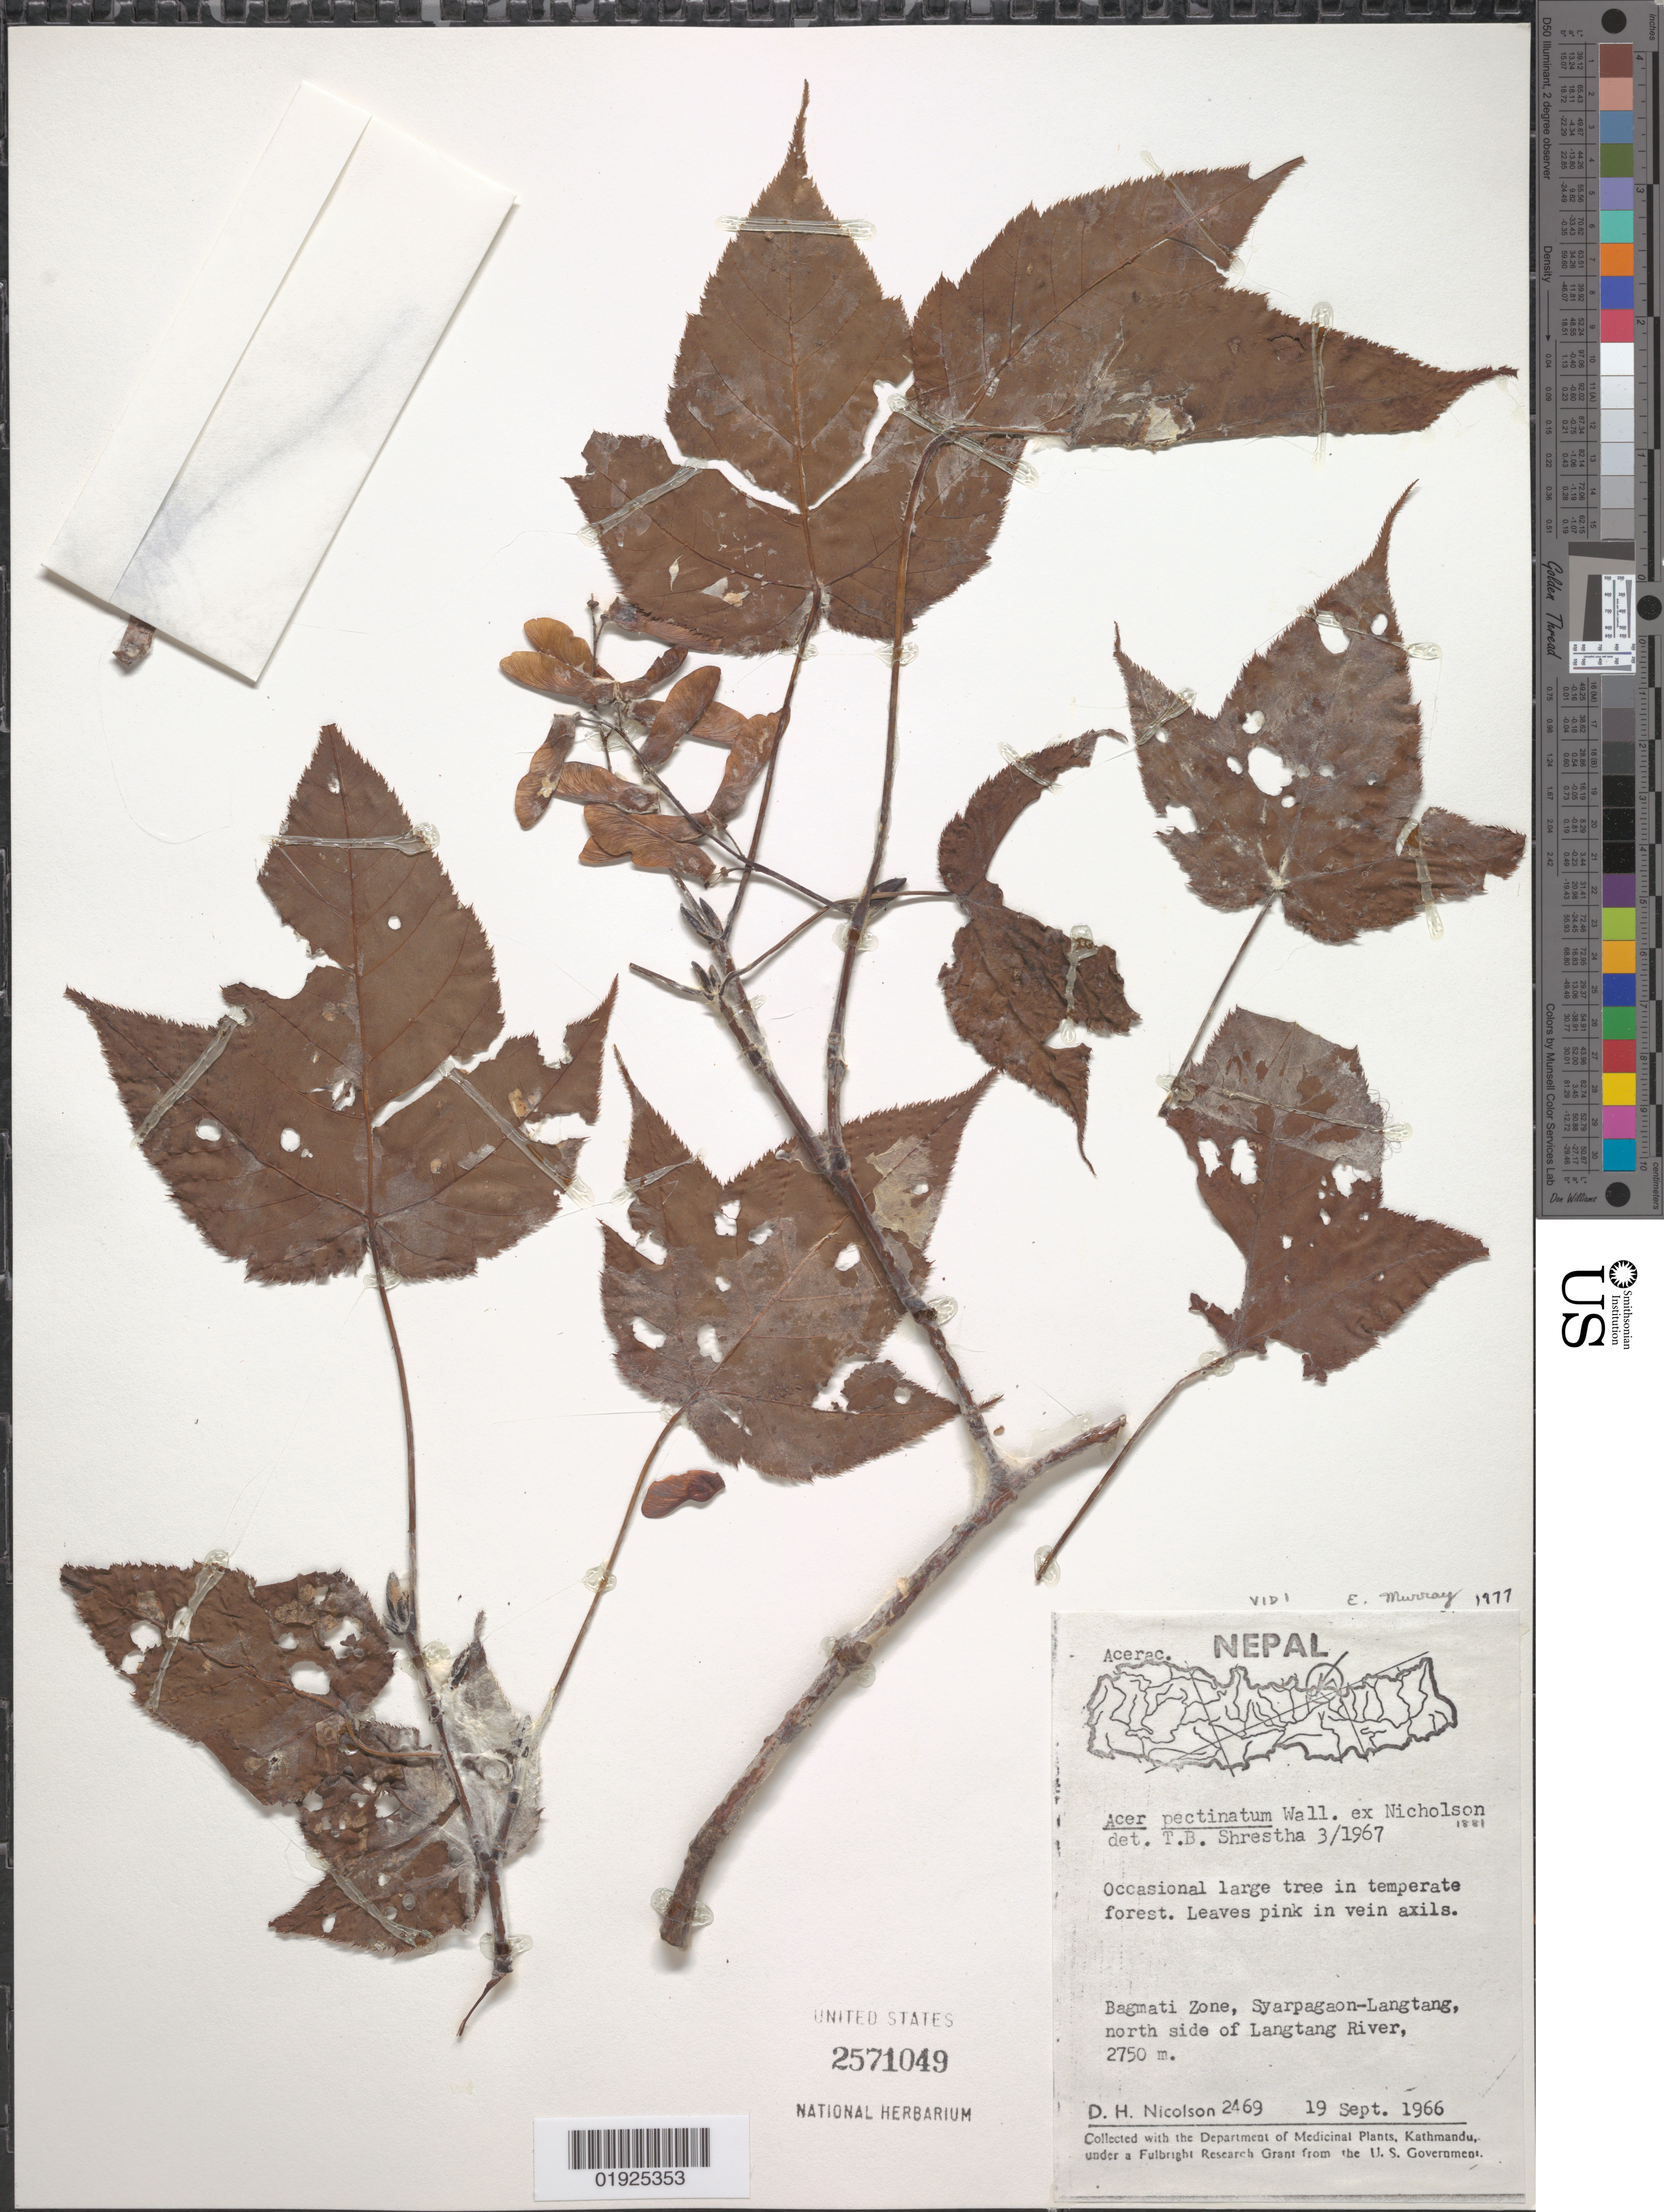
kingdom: Plantae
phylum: Tracheophyta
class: Magnoliopsida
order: Sapindales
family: Sapindaceae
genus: Acer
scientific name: Acer pectinatum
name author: Wall. ex G. Nicholson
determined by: Murray, Edward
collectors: D. H. Nicolson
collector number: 2469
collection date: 1966-09-19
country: Nepal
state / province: Bagmati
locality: Syarpagaon-Langtang, north side of Langtang River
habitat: In temperate forest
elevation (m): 2750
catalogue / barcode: US 2571049